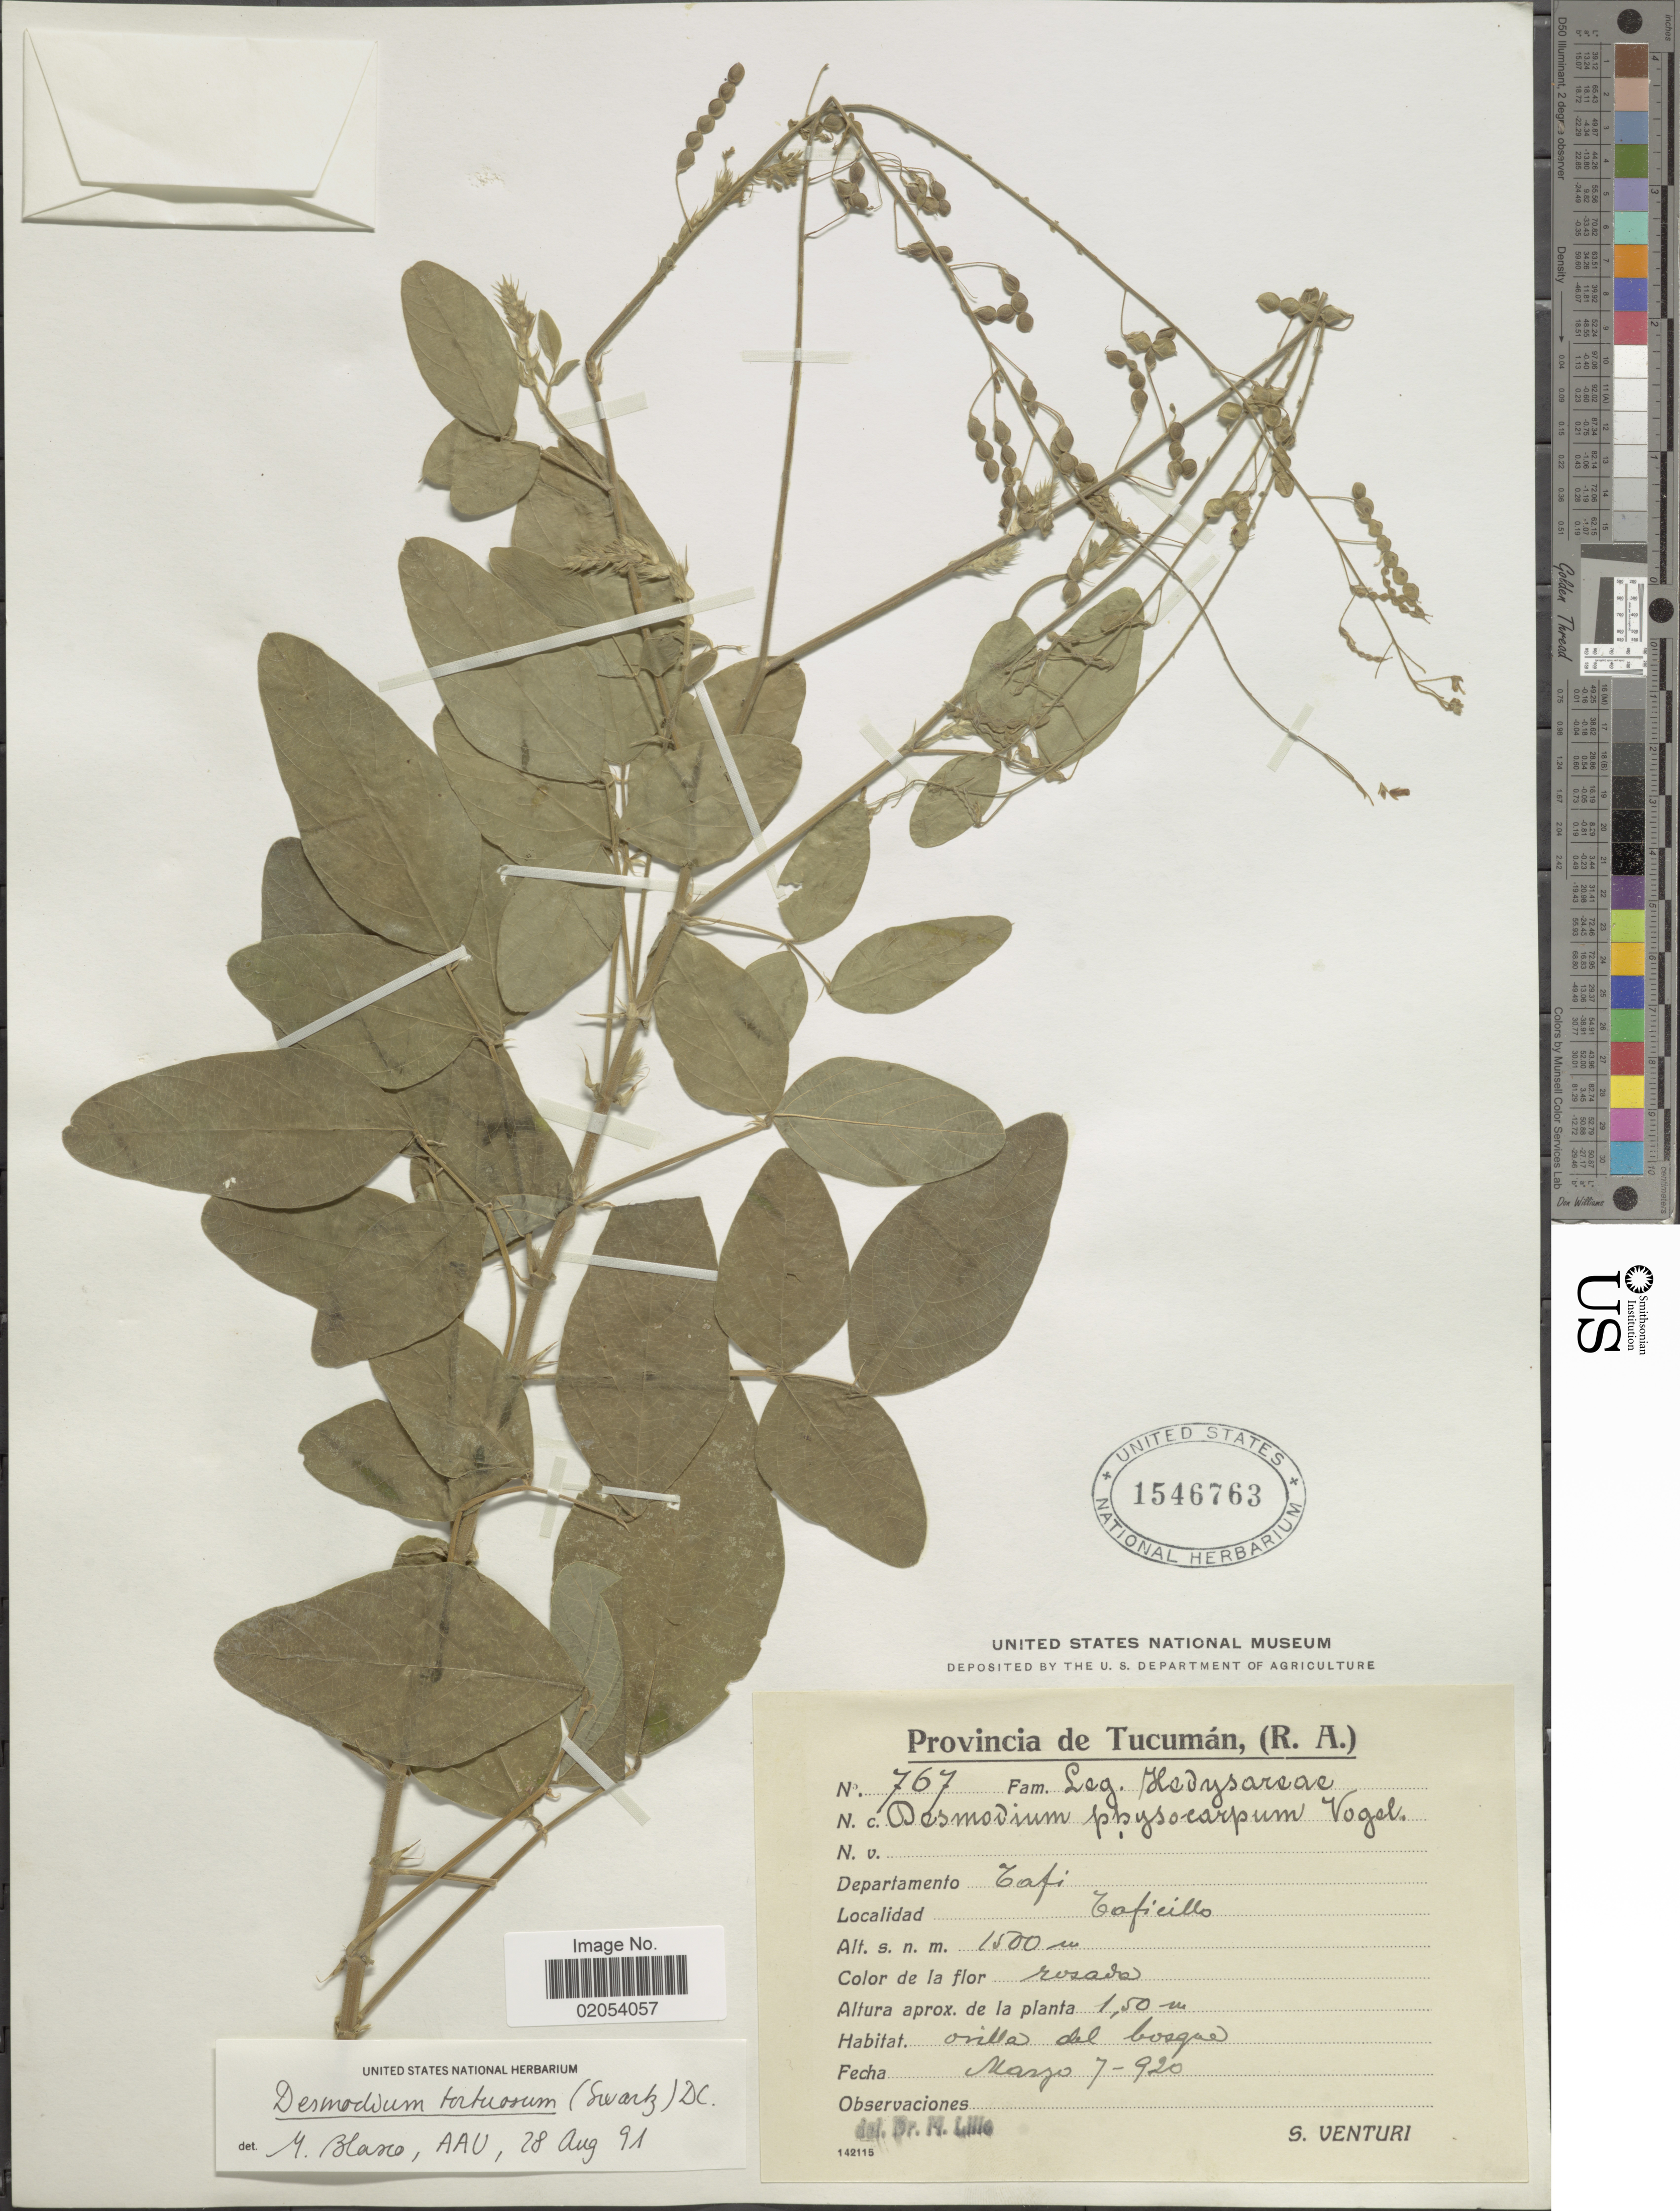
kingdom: Plantae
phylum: Tracheophyta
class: Magnoliopsida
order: Fabales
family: Fabaceae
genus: Desmodium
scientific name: Desmodium tortuosum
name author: (Sw.) DC.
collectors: S. Venturi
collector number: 767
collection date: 1920-03-07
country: Argentina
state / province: Tucuman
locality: (R. A.) Departamento Tafi. Taficillo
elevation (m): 1500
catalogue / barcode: US 1546763